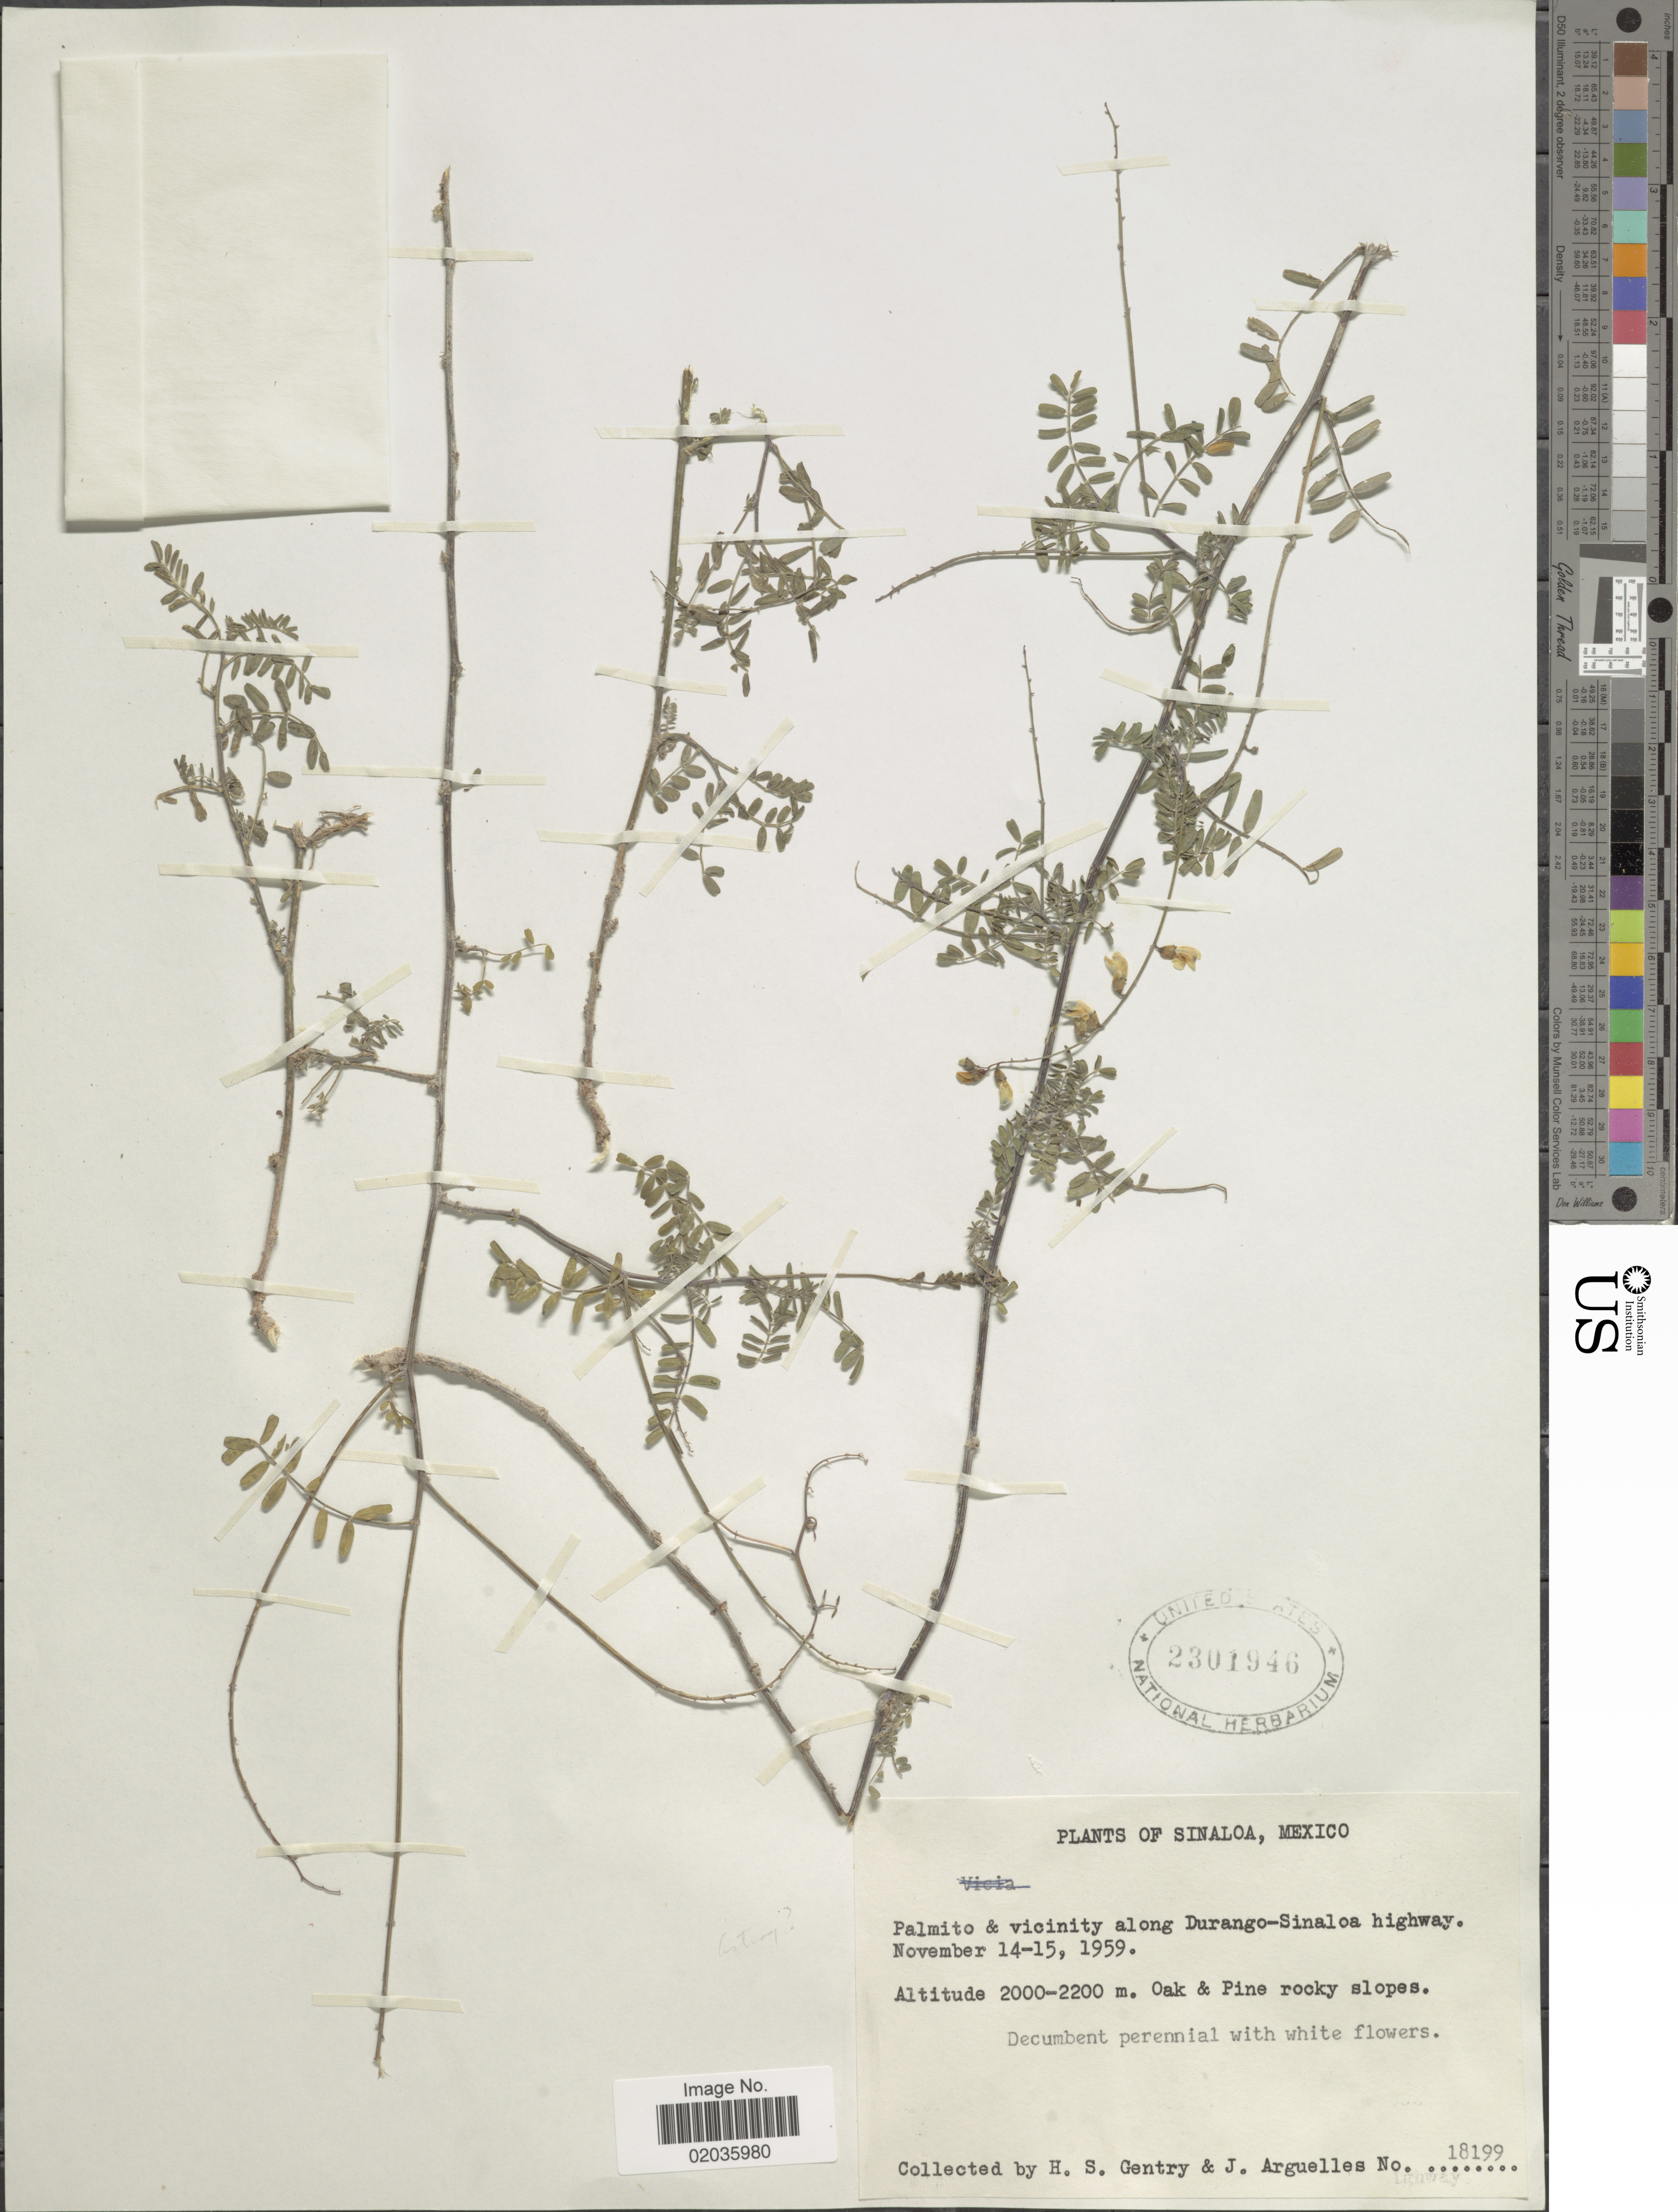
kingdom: Plantae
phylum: Tracheophyta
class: Magnoliopsida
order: Fabales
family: Fabaceae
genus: Astragalus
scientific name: Astragalus ervoides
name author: Turcz.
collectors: H. S. Gentry & J. Arguelles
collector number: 18199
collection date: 1959-11-14/1959-11-15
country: Mexico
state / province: Sinaloa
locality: Sinaloa, Mexico. Palmito & vicinity along Durango-Sinaloa highway.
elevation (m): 2000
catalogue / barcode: US 2301946